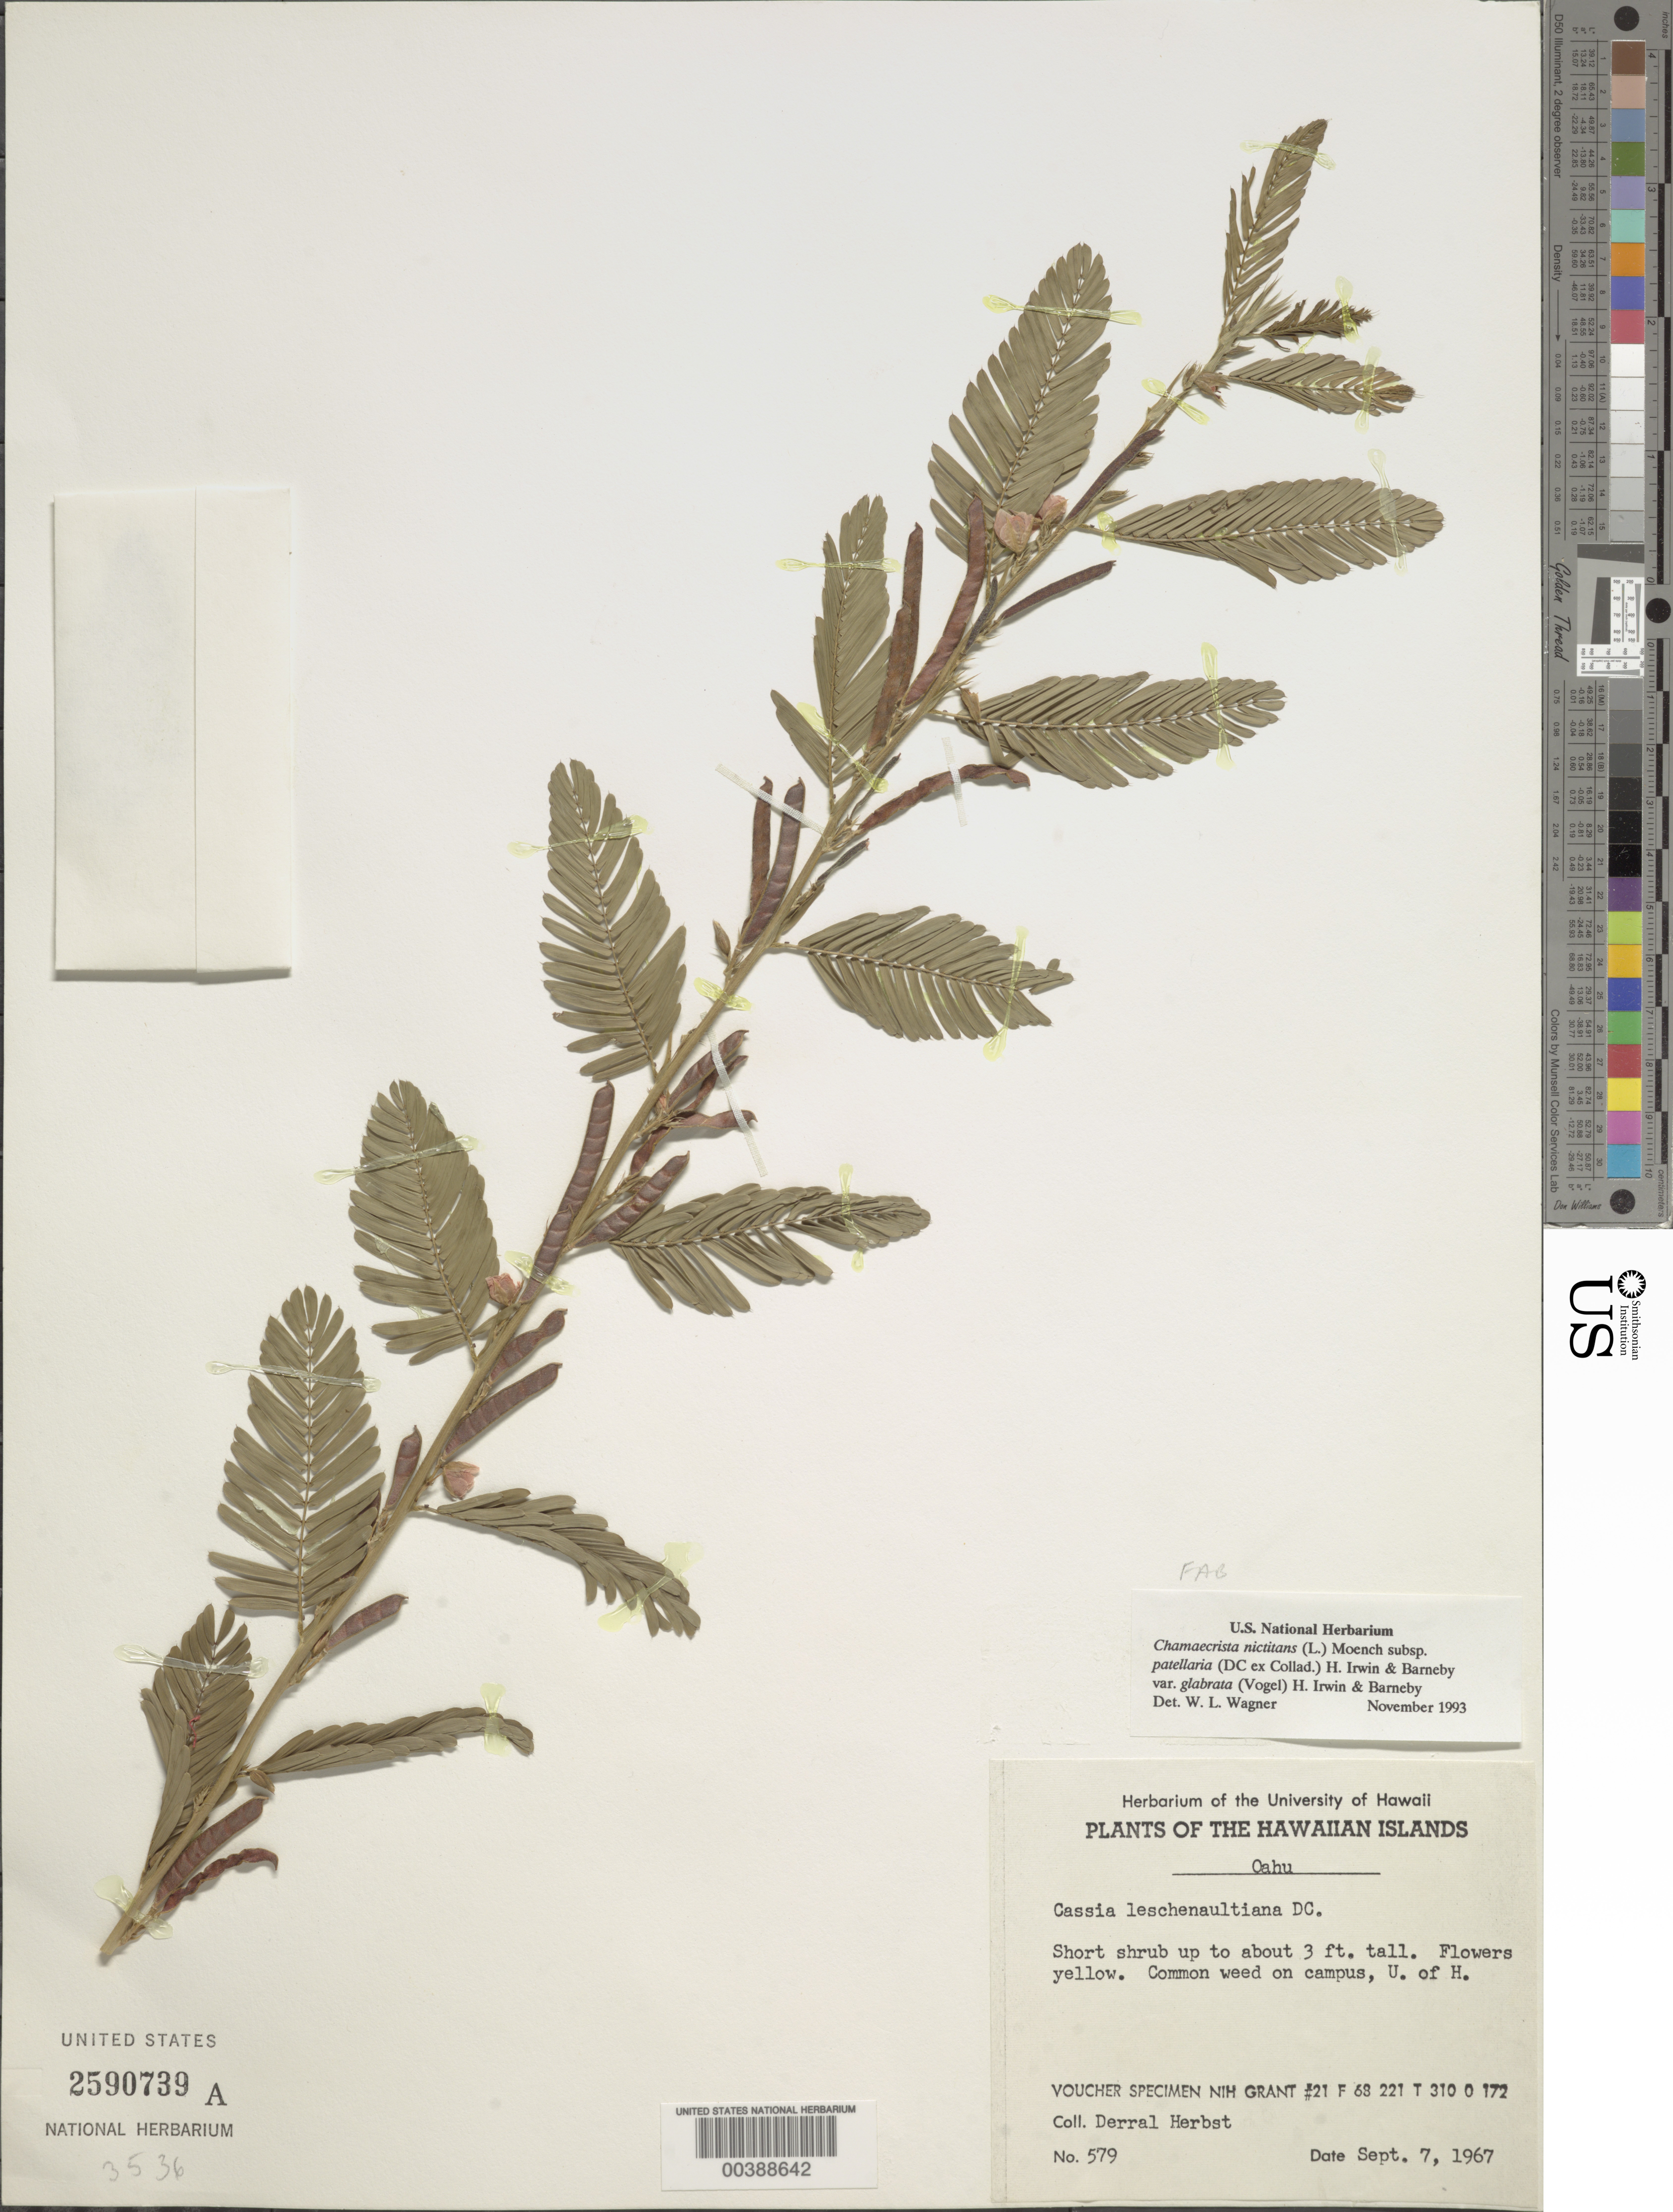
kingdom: Plantae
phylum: Tracheophyta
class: Magnoliopsida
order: Fabales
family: Fabaceae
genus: Chamaecrista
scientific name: Chamaecrista nictitans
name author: (L.) Moench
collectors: D. R. Herbst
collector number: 579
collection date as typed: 07 Sep 1967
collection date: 1967-09-07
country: United States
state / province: Hawaii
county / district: Honolulu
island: Oahu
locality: On campus, u. of h.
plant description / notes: NIH grant 21 F 68 221 T 310 O 172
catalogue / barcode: US 2590739A